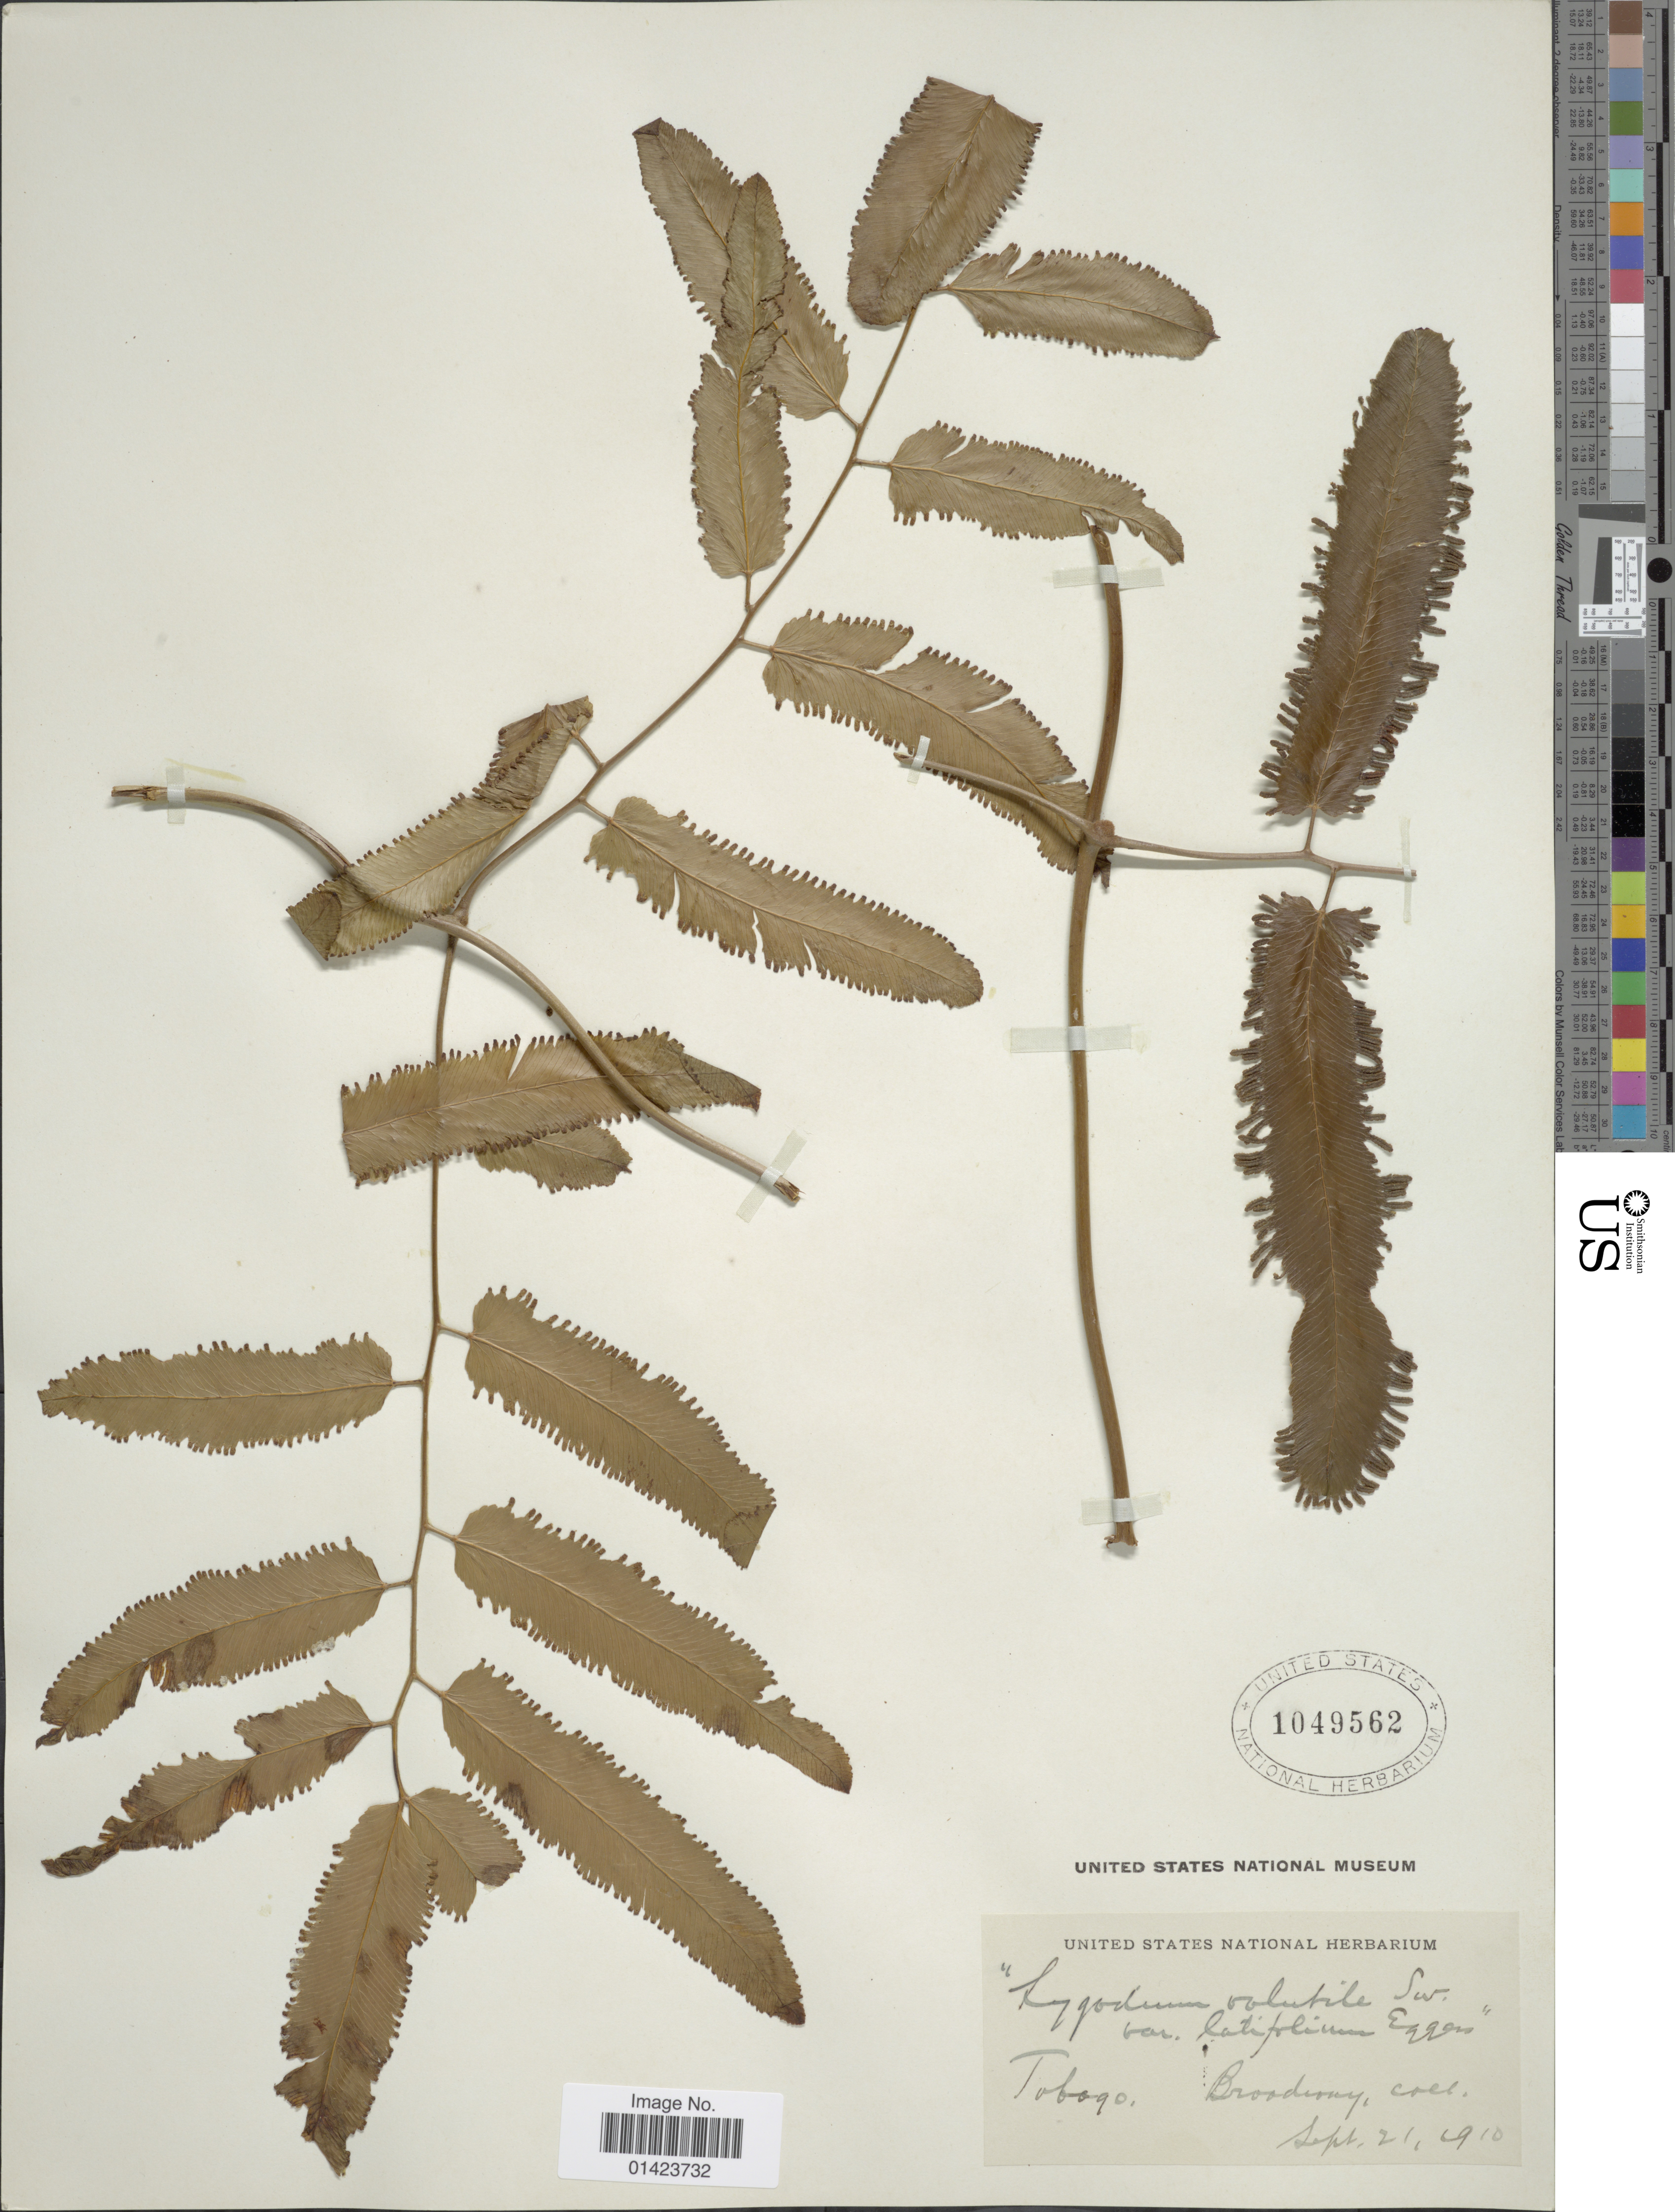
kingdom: Plantae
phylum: Tracheophyta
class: Polypodiopsida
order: Schizaeales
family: Lygodiaceae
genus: Lygodium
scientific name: Lygodium volubile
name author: Sw.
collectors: -. Broadway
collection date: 1910-09-21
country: Trinidad and Tobago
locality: Tobago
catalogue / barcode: US 1049562